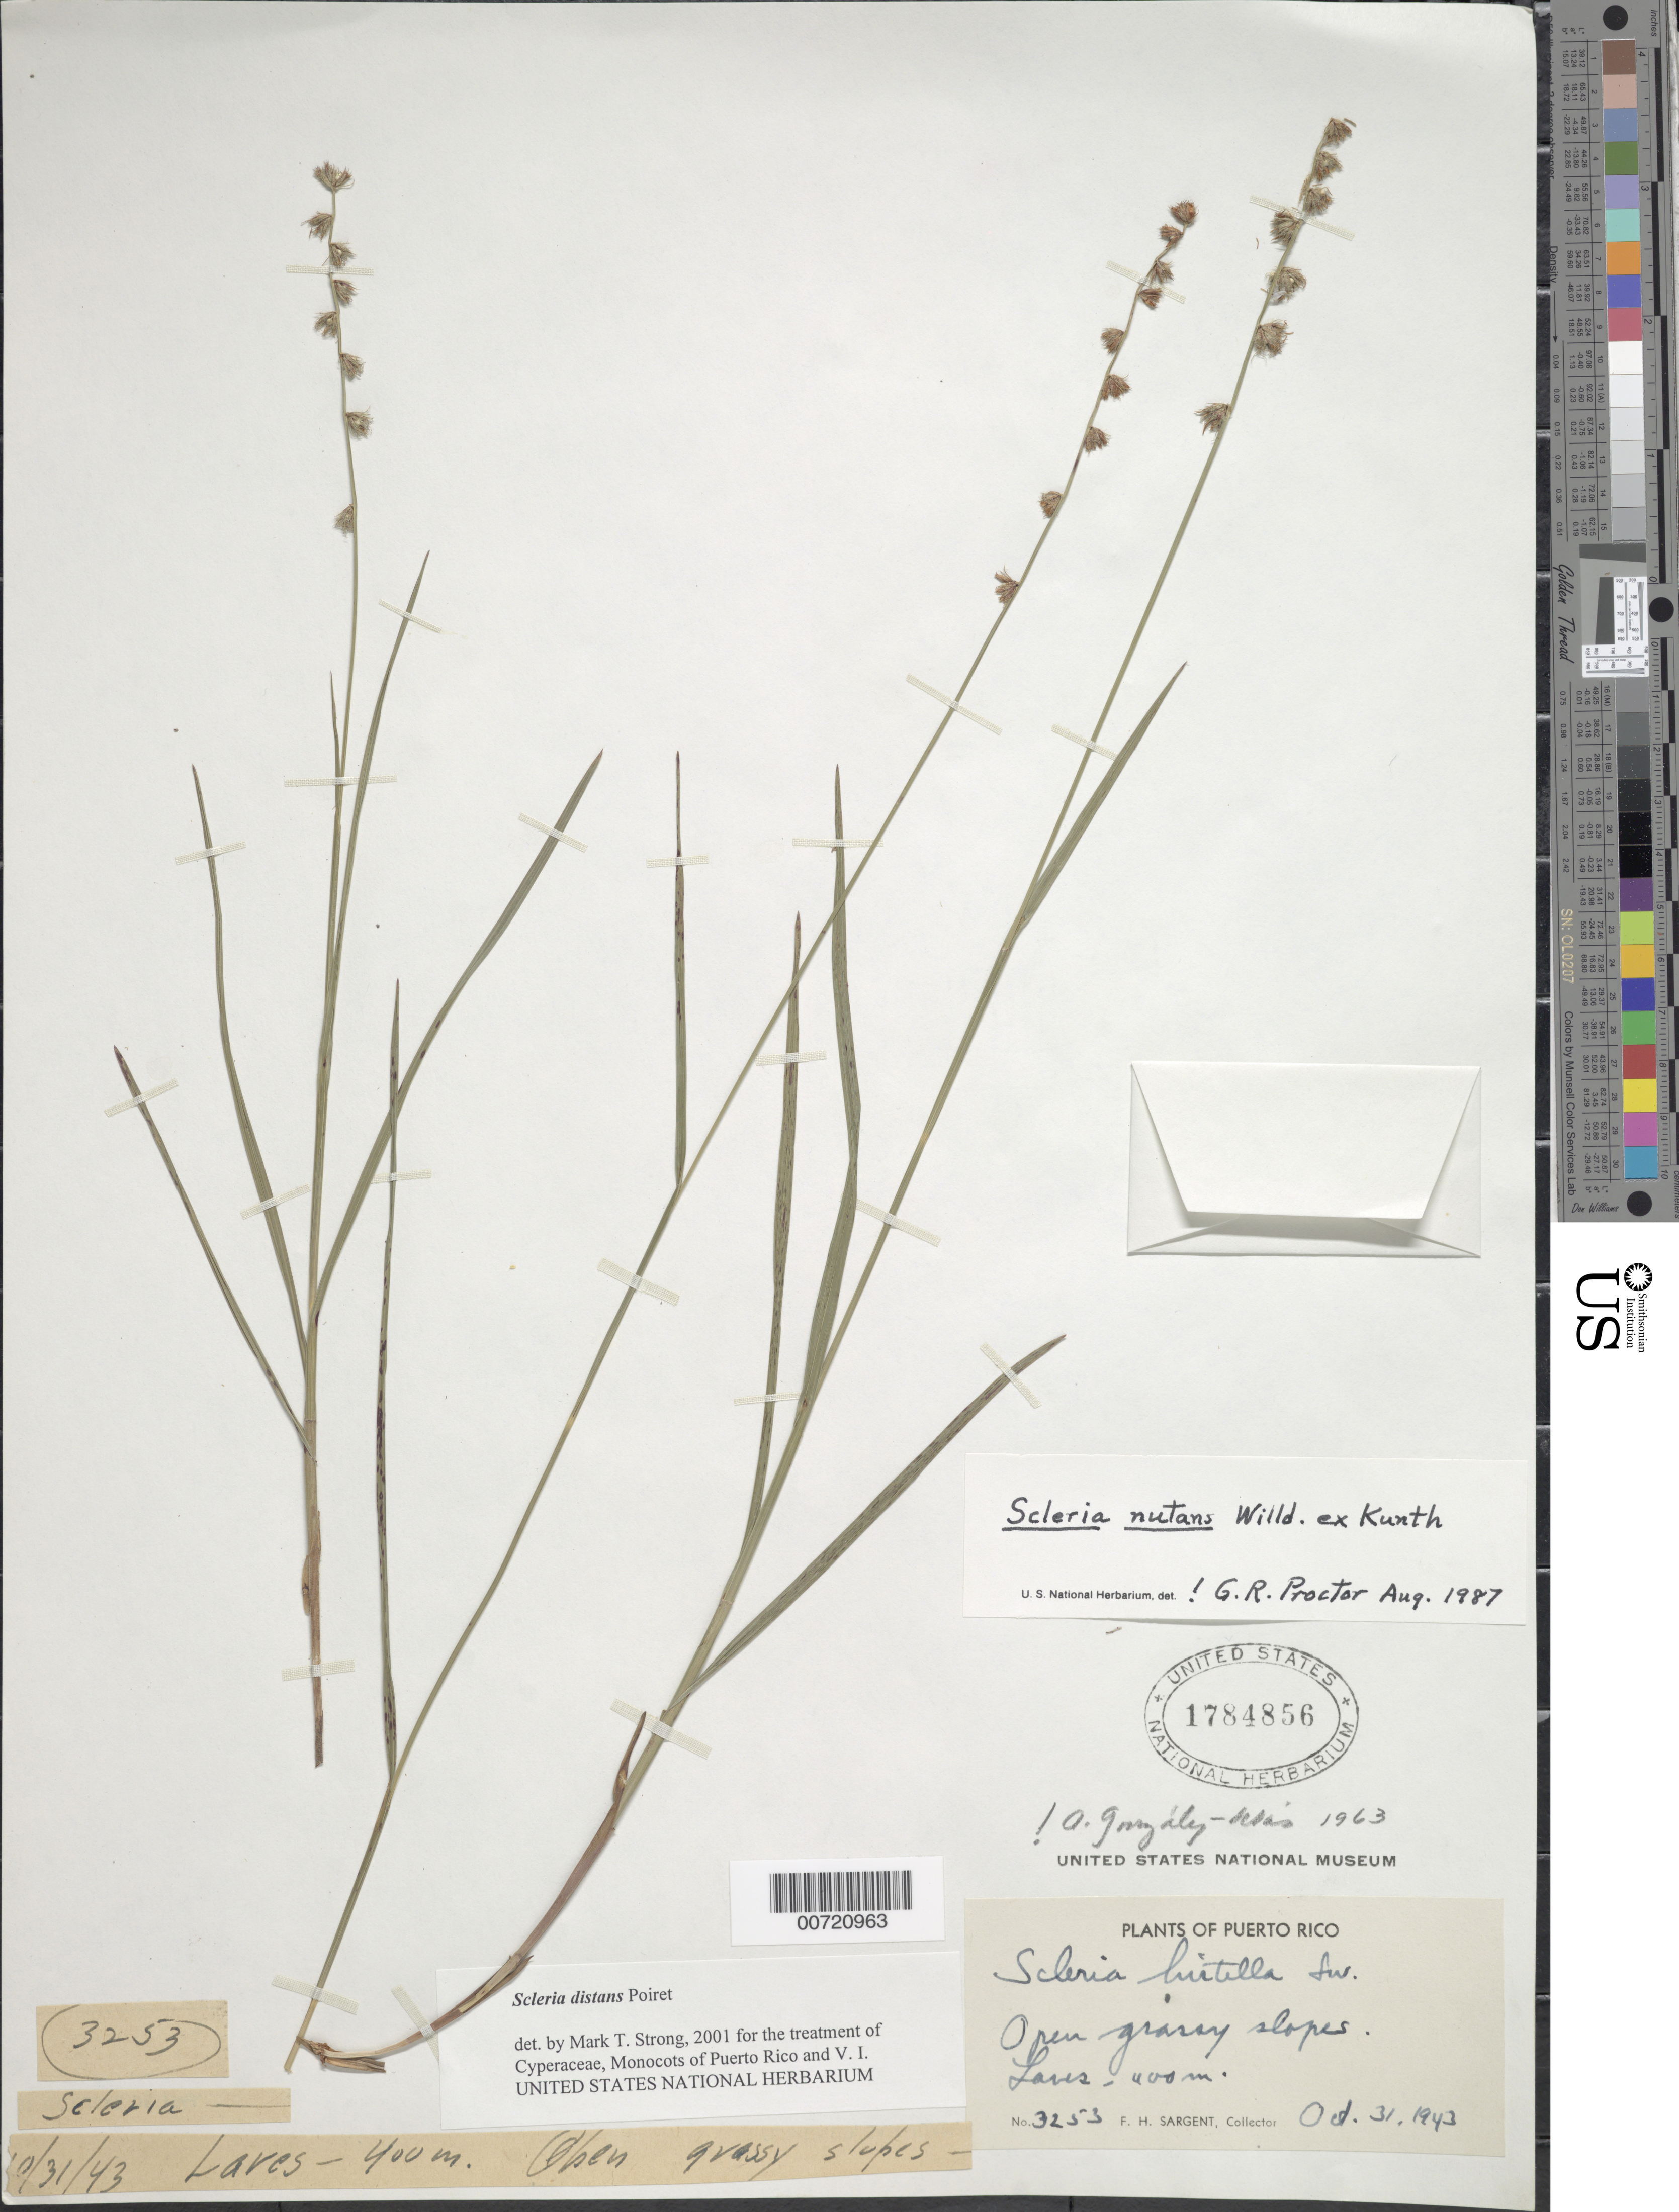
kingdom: Plantae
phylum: Tracheophyta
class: Liliopsida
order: Poales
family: Cyperaceae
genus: Scleria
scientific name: Scleria distans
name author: Poir.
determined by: Strong, M. T., (US), Smithsonian Institution - National Museum of Natural History (UNITED STATES)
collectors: F. H. Sargent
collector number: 3253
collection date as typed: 31 Oct 1943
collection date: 1943-10-31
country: Puerto Rico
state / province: Lares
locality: Lares.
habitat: Open grassy slopes.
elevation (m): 400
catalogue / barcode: US 1784856